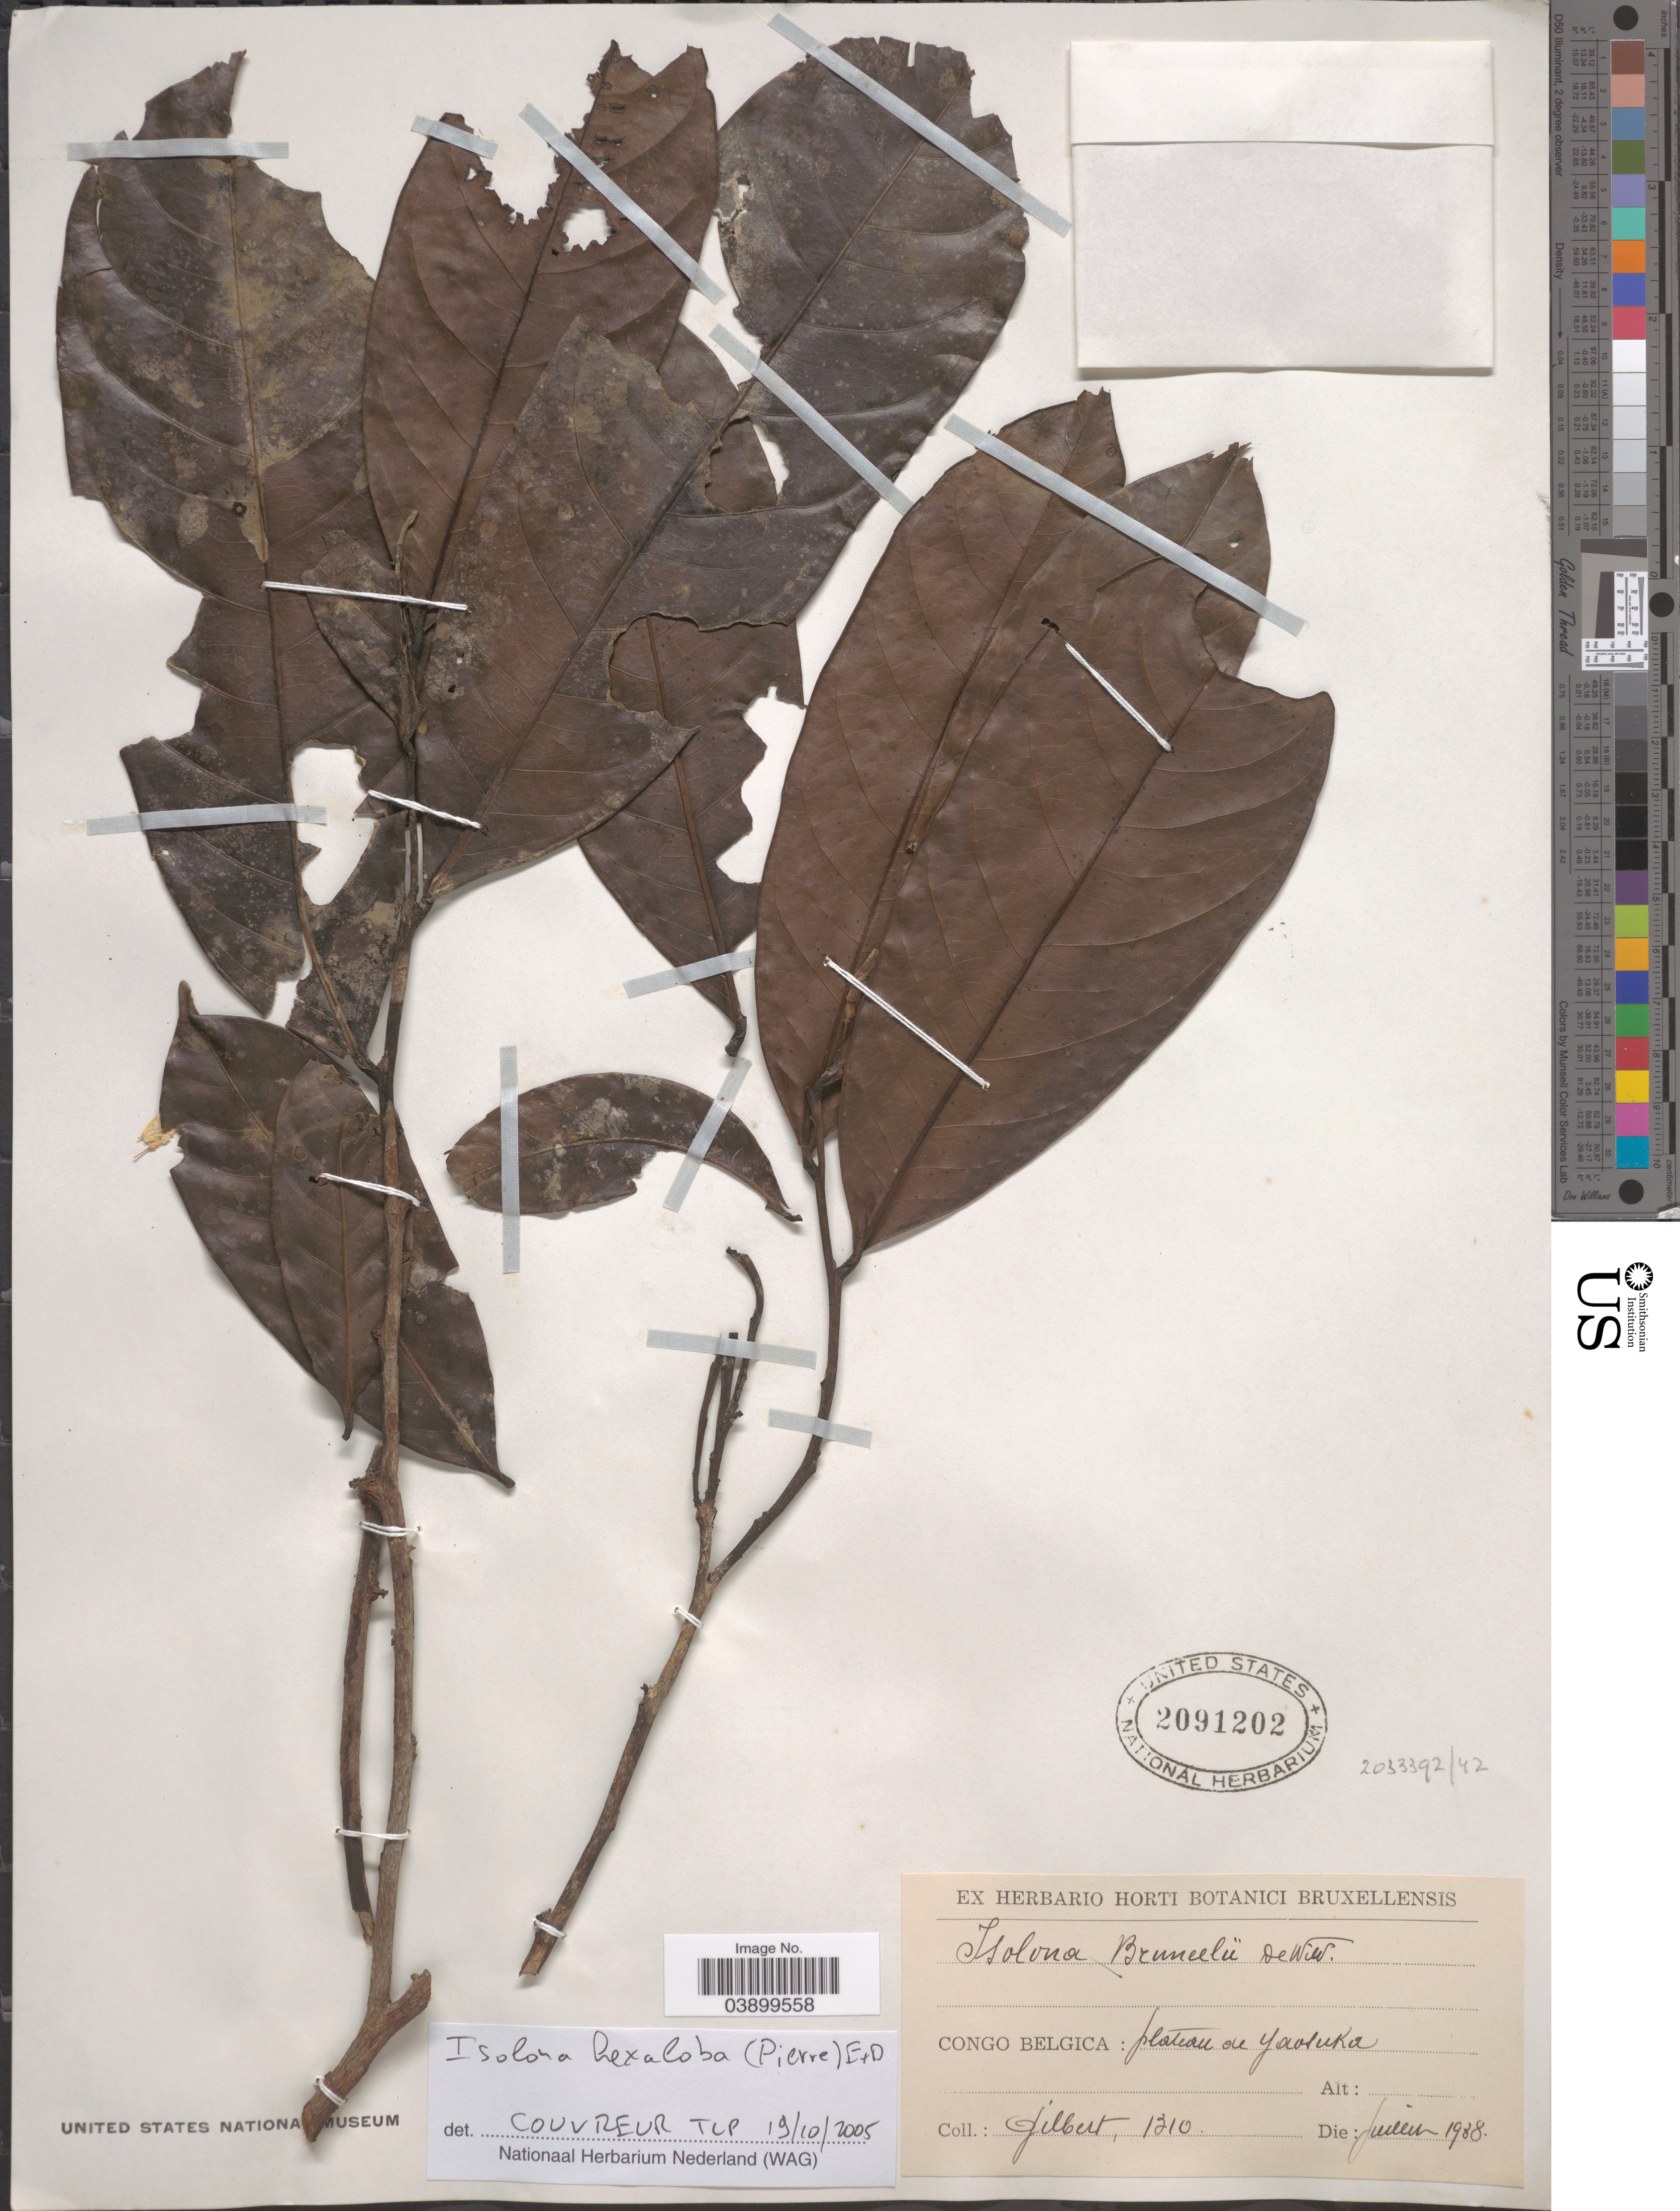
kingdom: Plantae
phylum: Tracheophyta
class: Magnoliopsida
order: Magnoliales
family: Annonaceae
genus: Isolona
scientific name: Isolona hexaloba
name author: (Pierre) Engl. & Diels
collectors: -. Gilbert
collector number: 1210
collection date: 1938-07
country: Congo, Democratic Republic of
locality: Congo Belgica: Plateau de Yaosuka.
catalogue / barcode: US 2091202